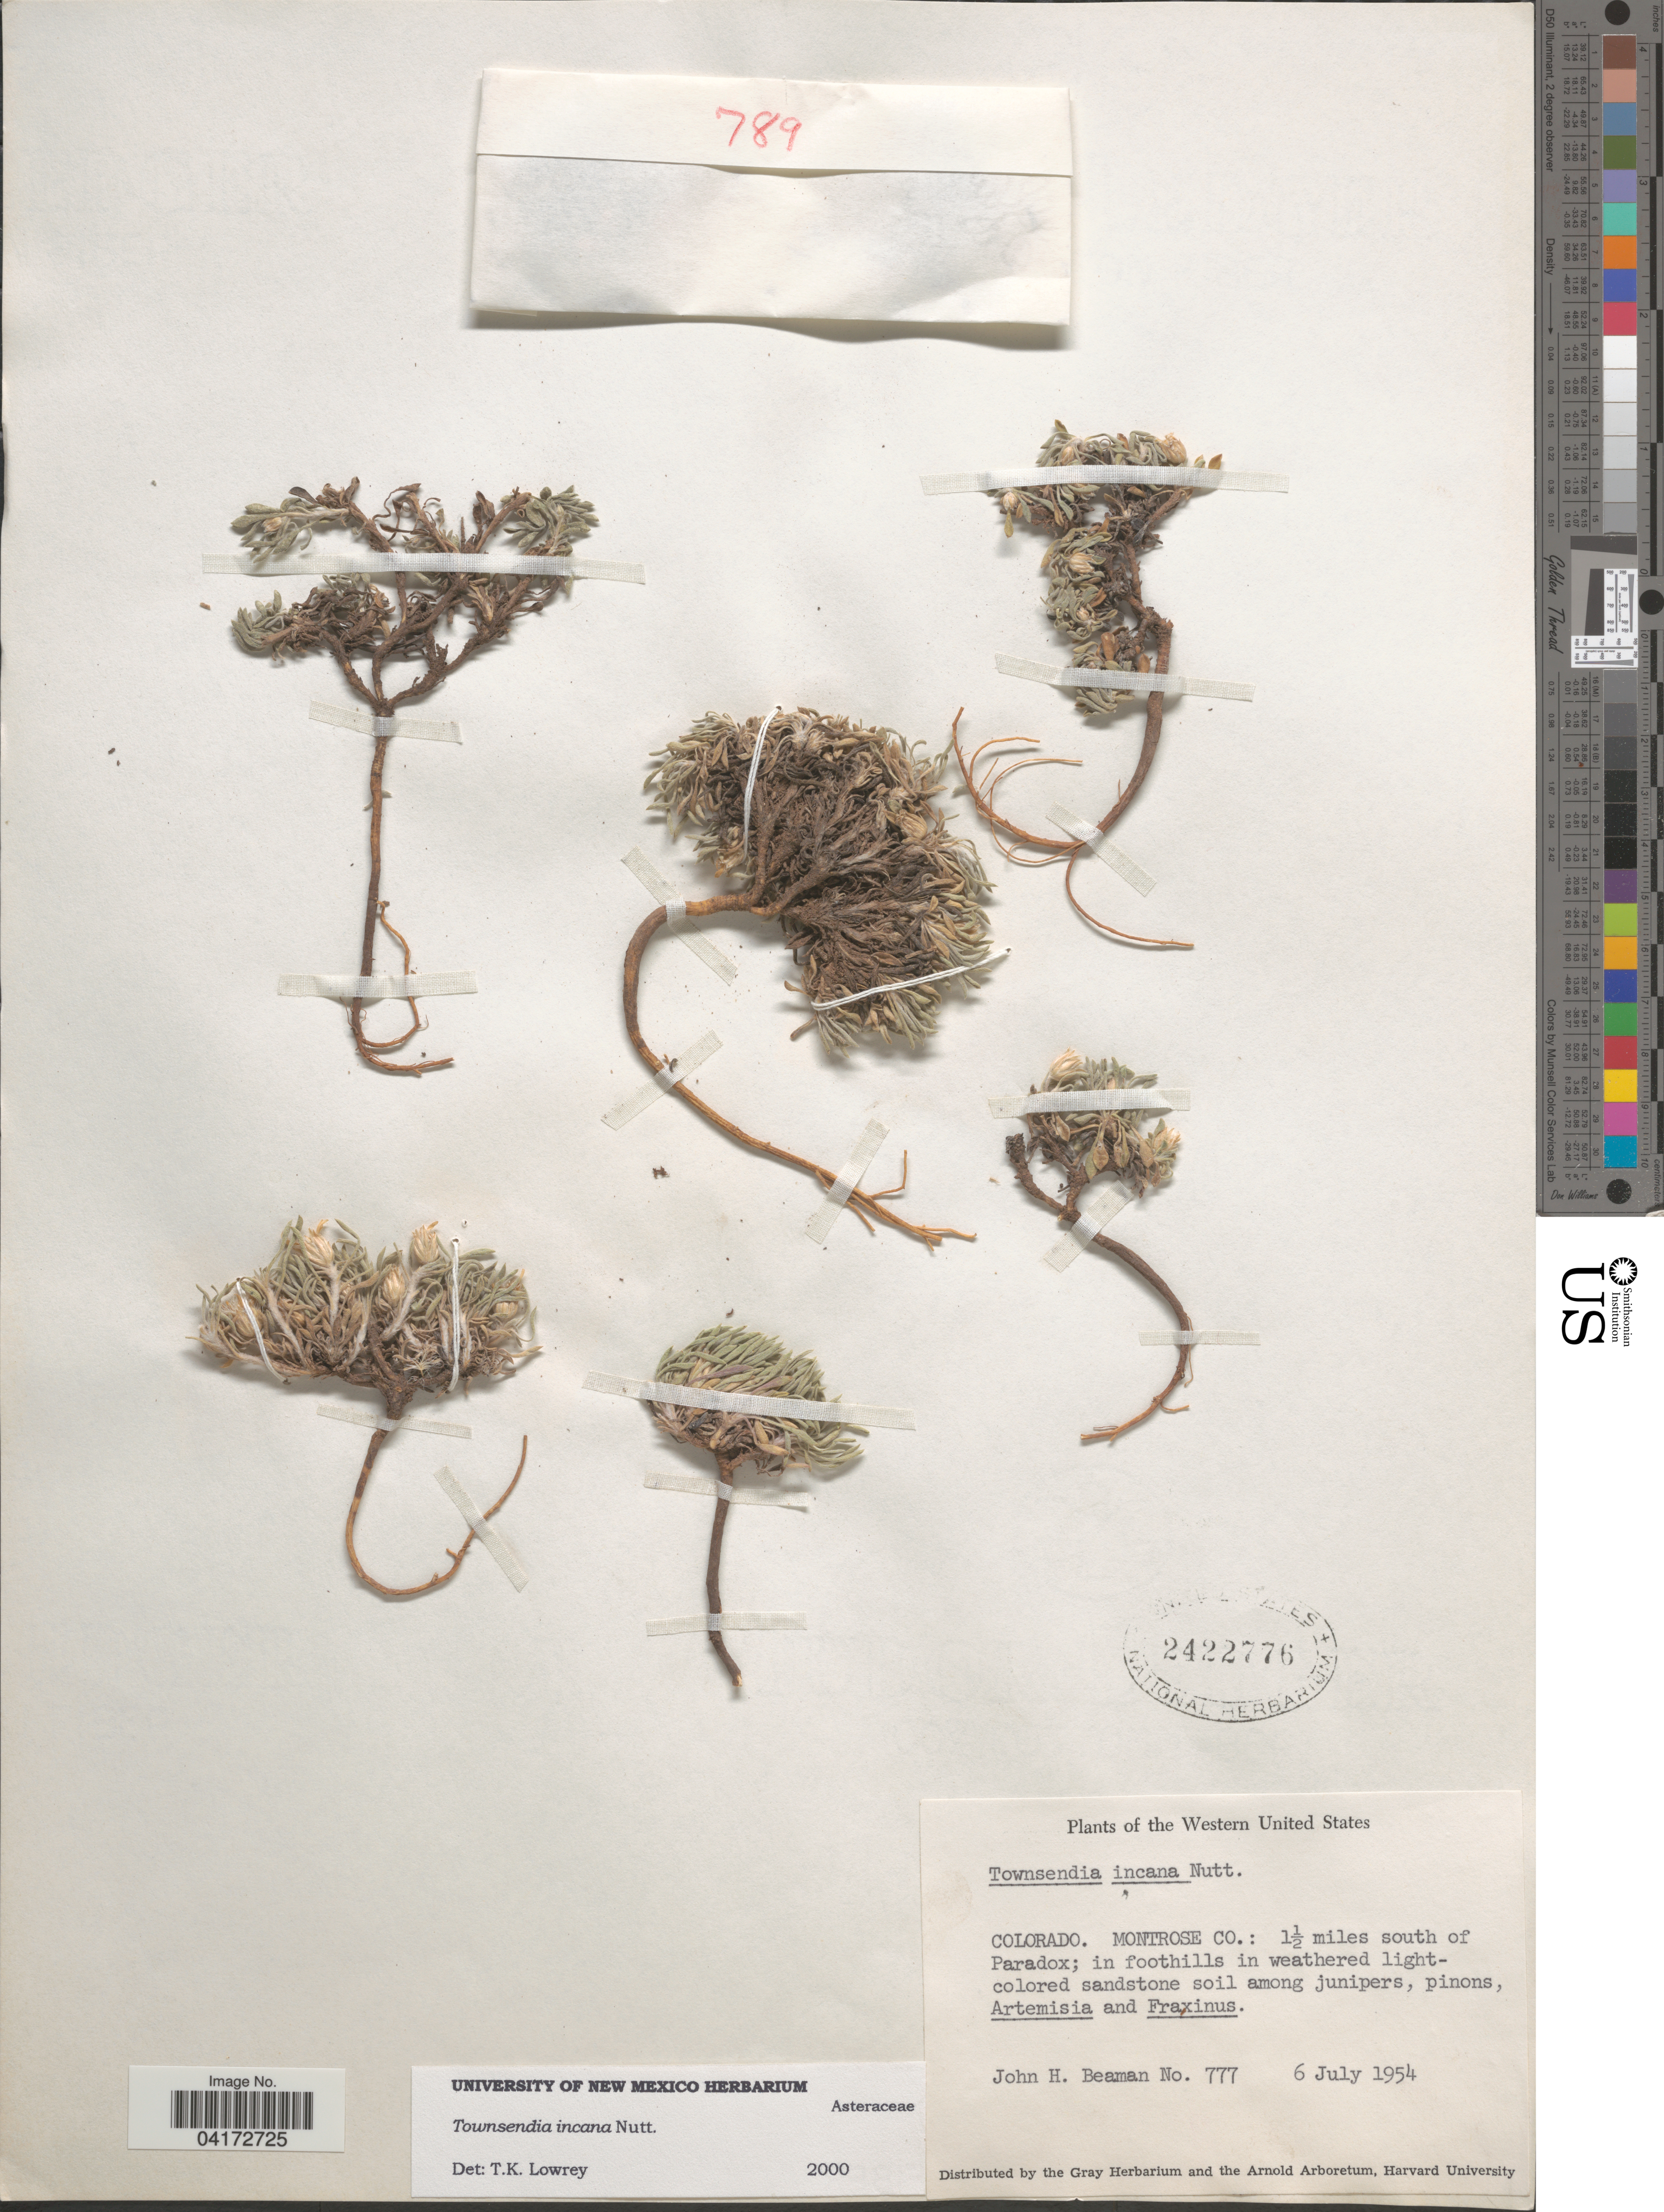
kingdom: Plantae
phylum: Tracheophyta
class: Magnoliopsida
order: Asterales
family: Asteraceae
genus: Townsendia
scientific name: Townsendia incana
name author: Nutt.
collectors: J. H. Beaman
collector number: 777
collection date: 1954-07-06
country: United States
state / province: Colorado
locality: Western United States. Montrose Co.: 1½ miles south of Paradox.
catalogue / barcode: US 2422776